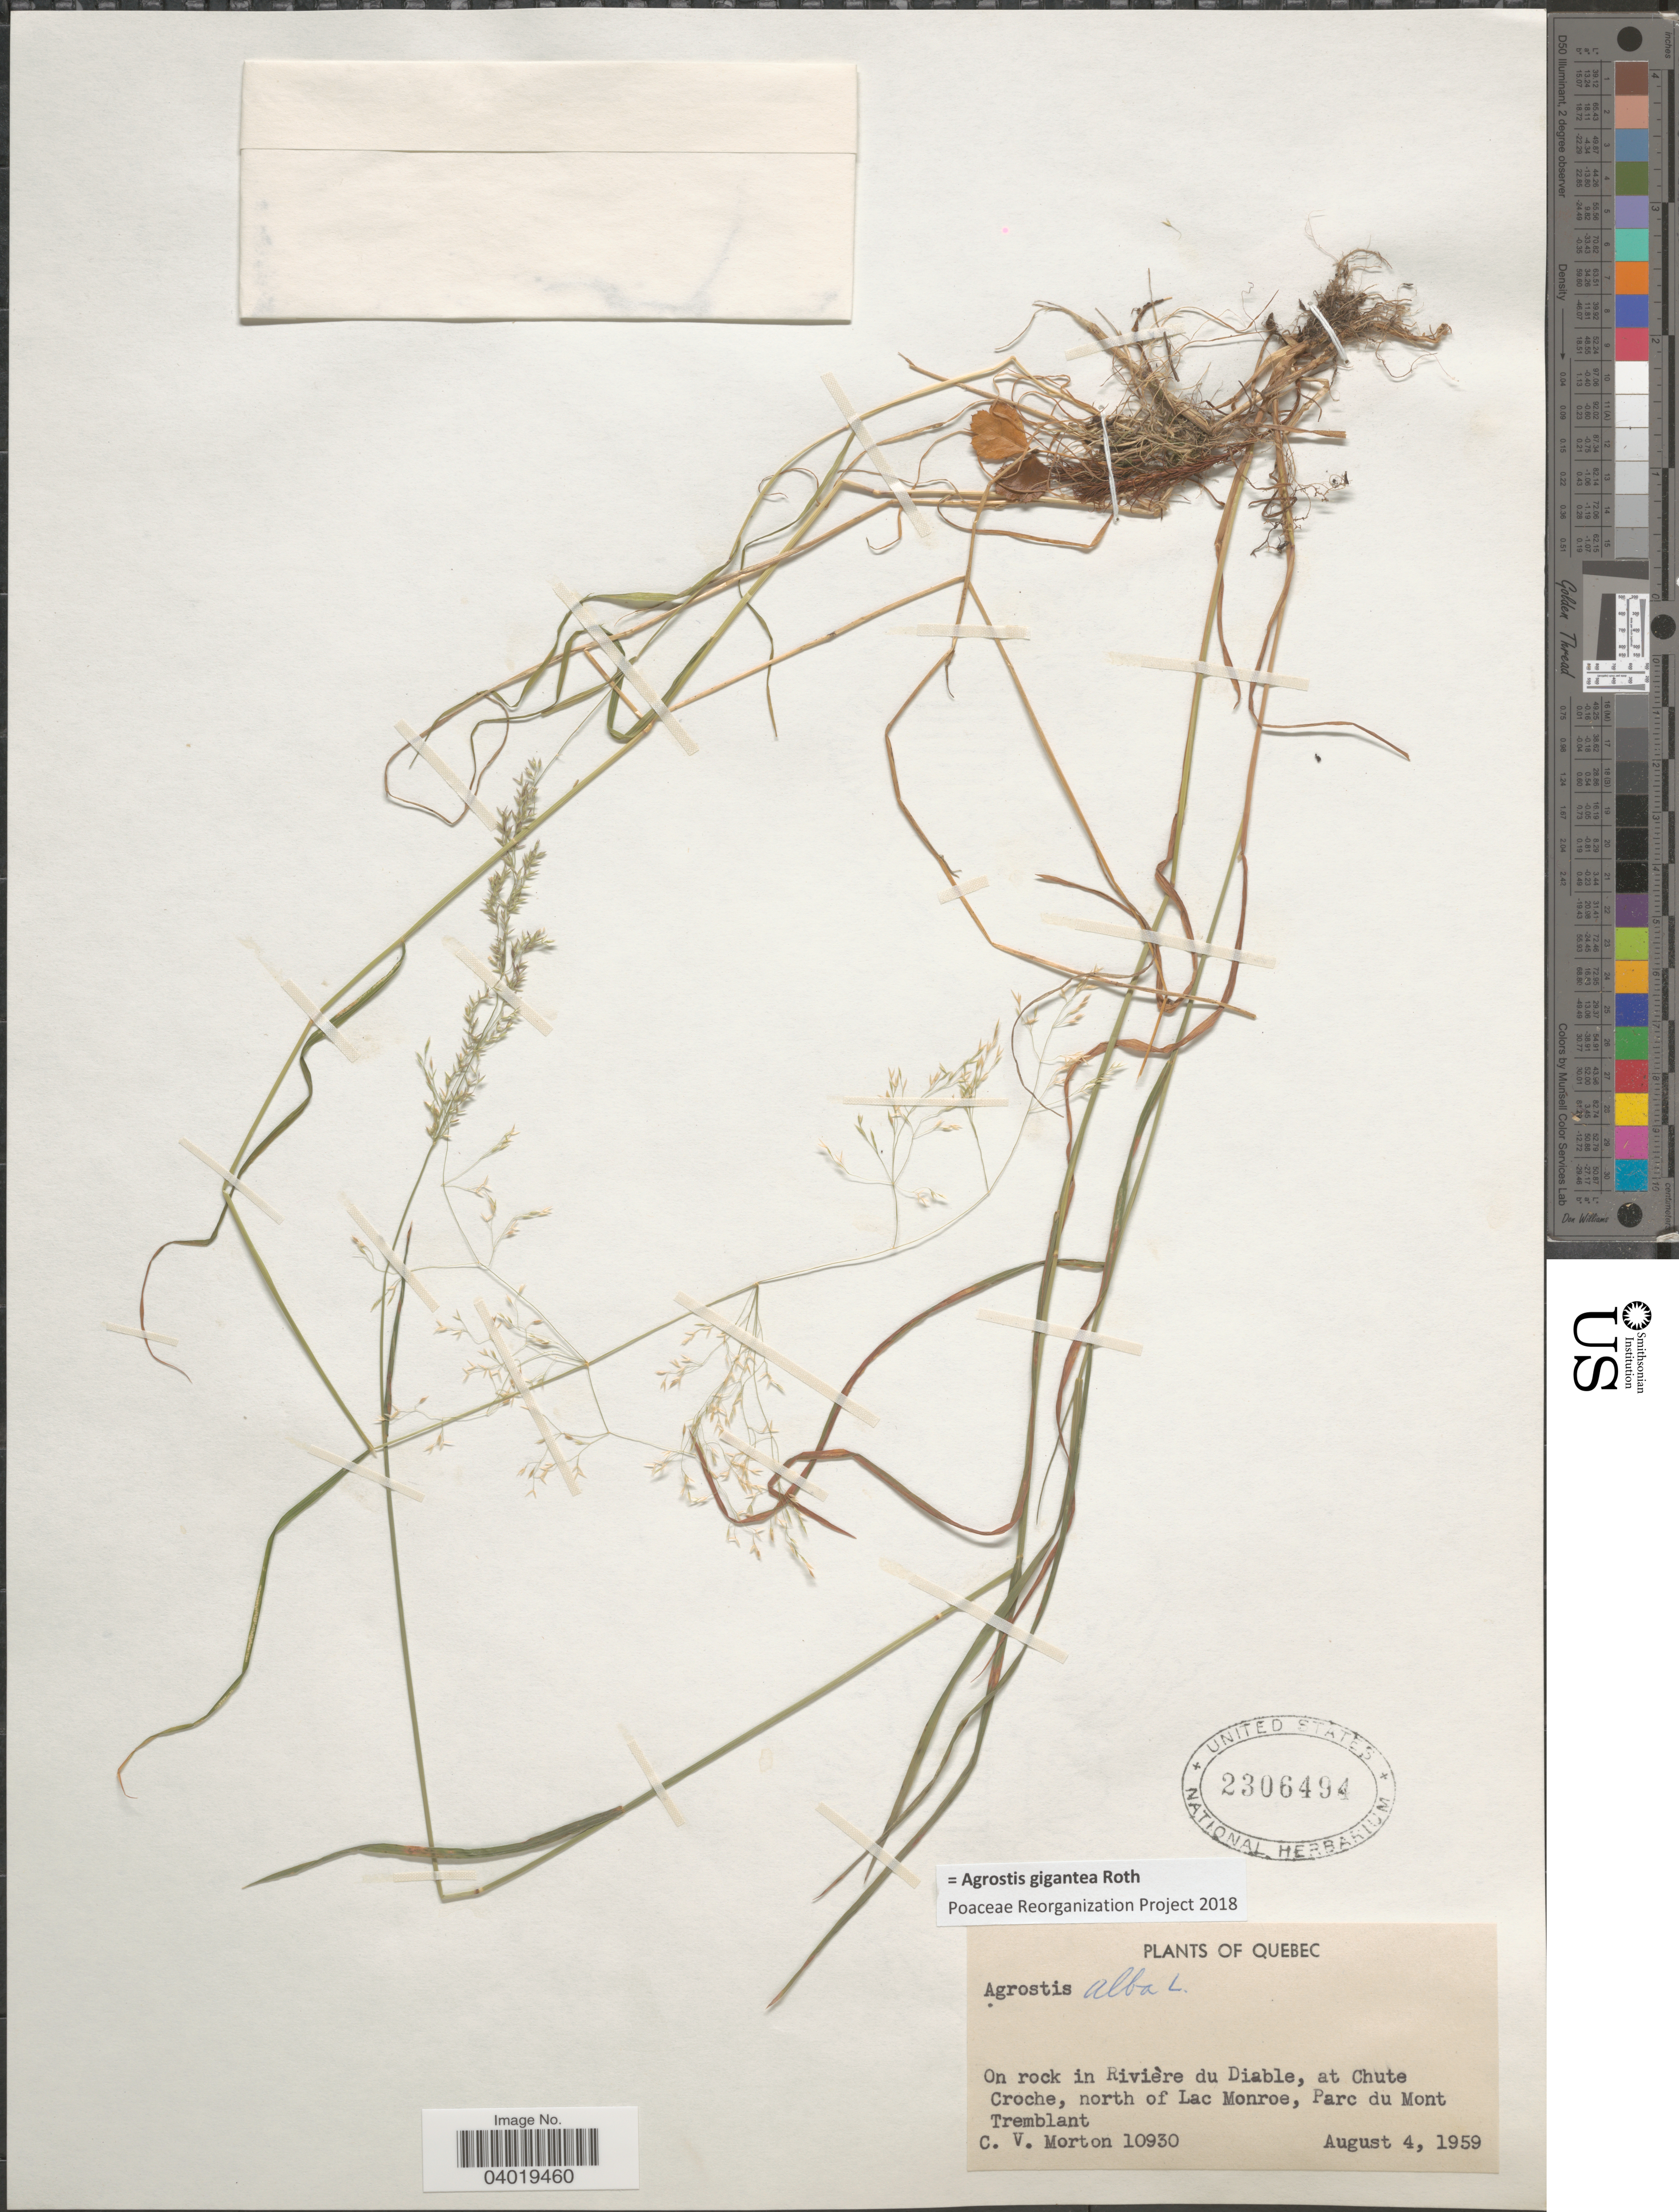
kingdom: Plantae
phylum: Tracheophyta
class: Liliopsida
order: Poales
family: Poaceae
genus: Agrostis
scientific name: Agrostis gigantea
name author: Roth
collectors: C. V. Morton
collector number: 10930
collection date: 1959-08-04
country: Canada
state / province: Quebec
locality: On rock in Rivière du Diable, at Chute Croche, north of Lac Monroe, Parc du Mont Tremblant.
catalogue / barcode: US 2306494